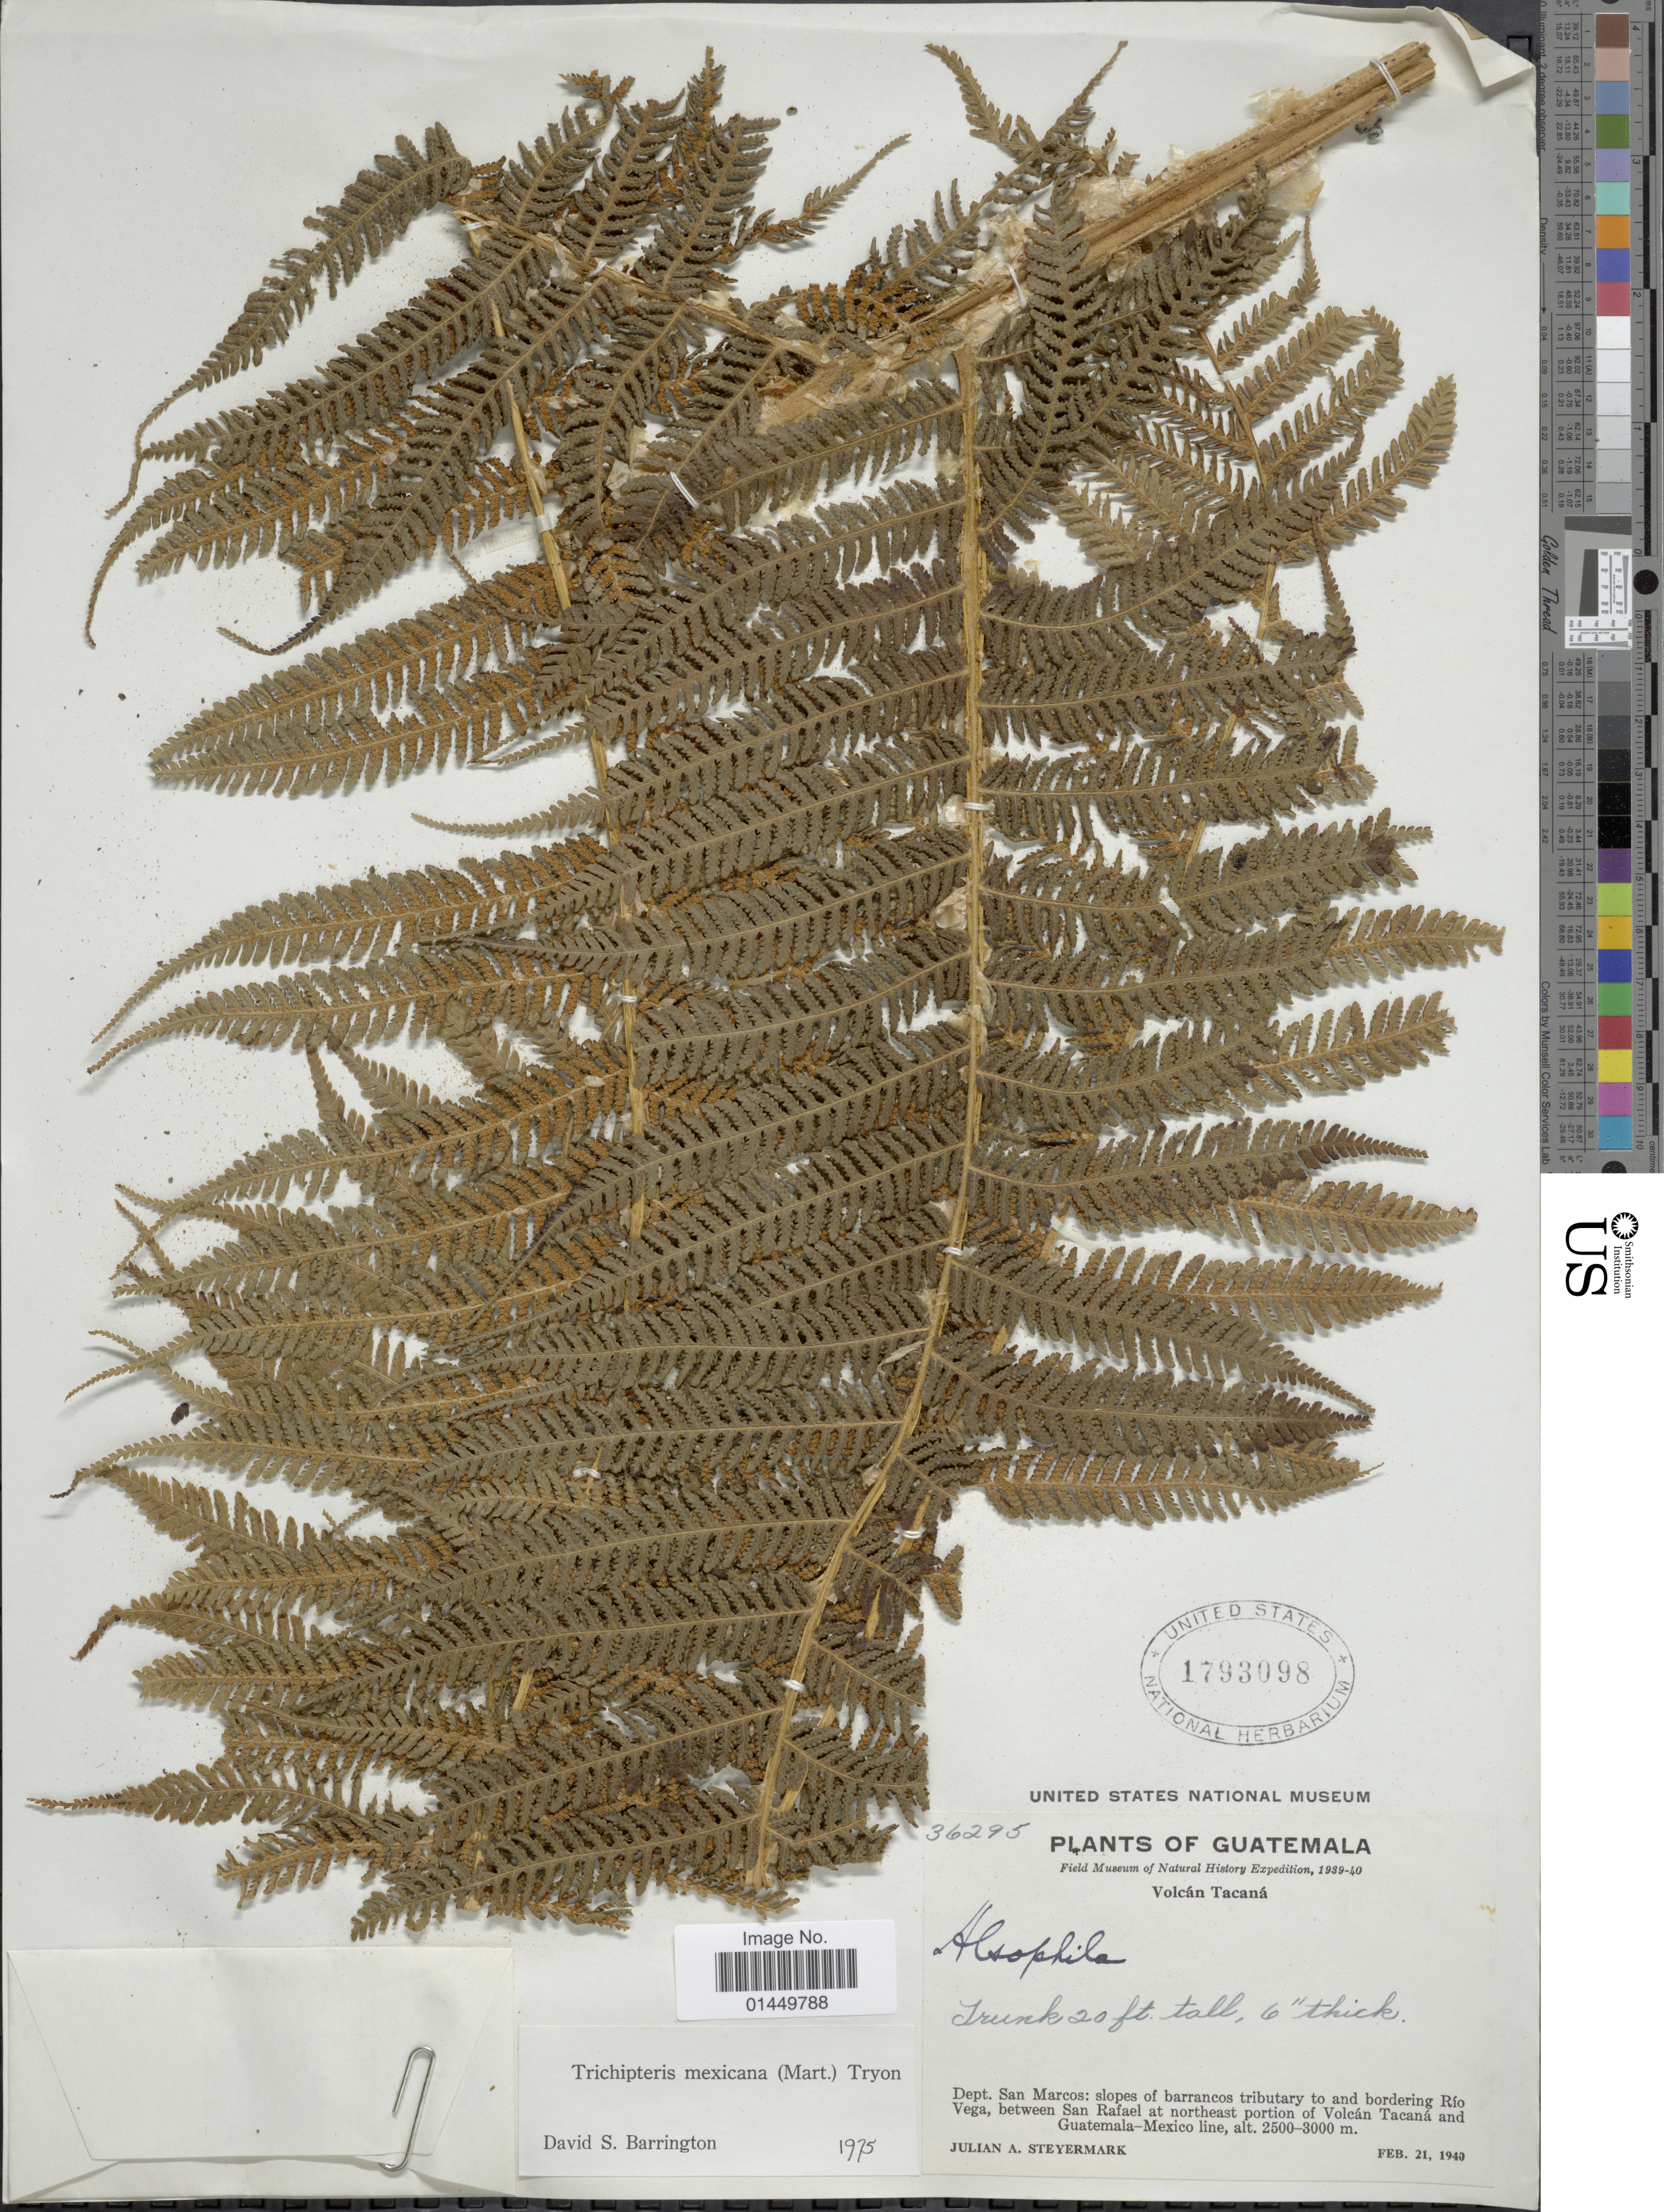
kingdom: Plantae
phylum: Tracheophyta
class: Polypodiopsida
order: Cyatheales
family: Cyatheaceae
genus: Cyathea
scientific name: Cyathea valdecrenata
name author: Domin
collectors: J. Steyermark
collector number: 36295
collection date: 1940-02-21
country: Guatemala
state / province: San Marcos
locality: Dept. San Marcos: slopes of barrancos tributary to and bordering Rio Vega, between San Rafael at northeast portion of Volcan Tacana and Guatemala-Mexico line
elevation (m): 2500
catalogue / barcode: US 1793098